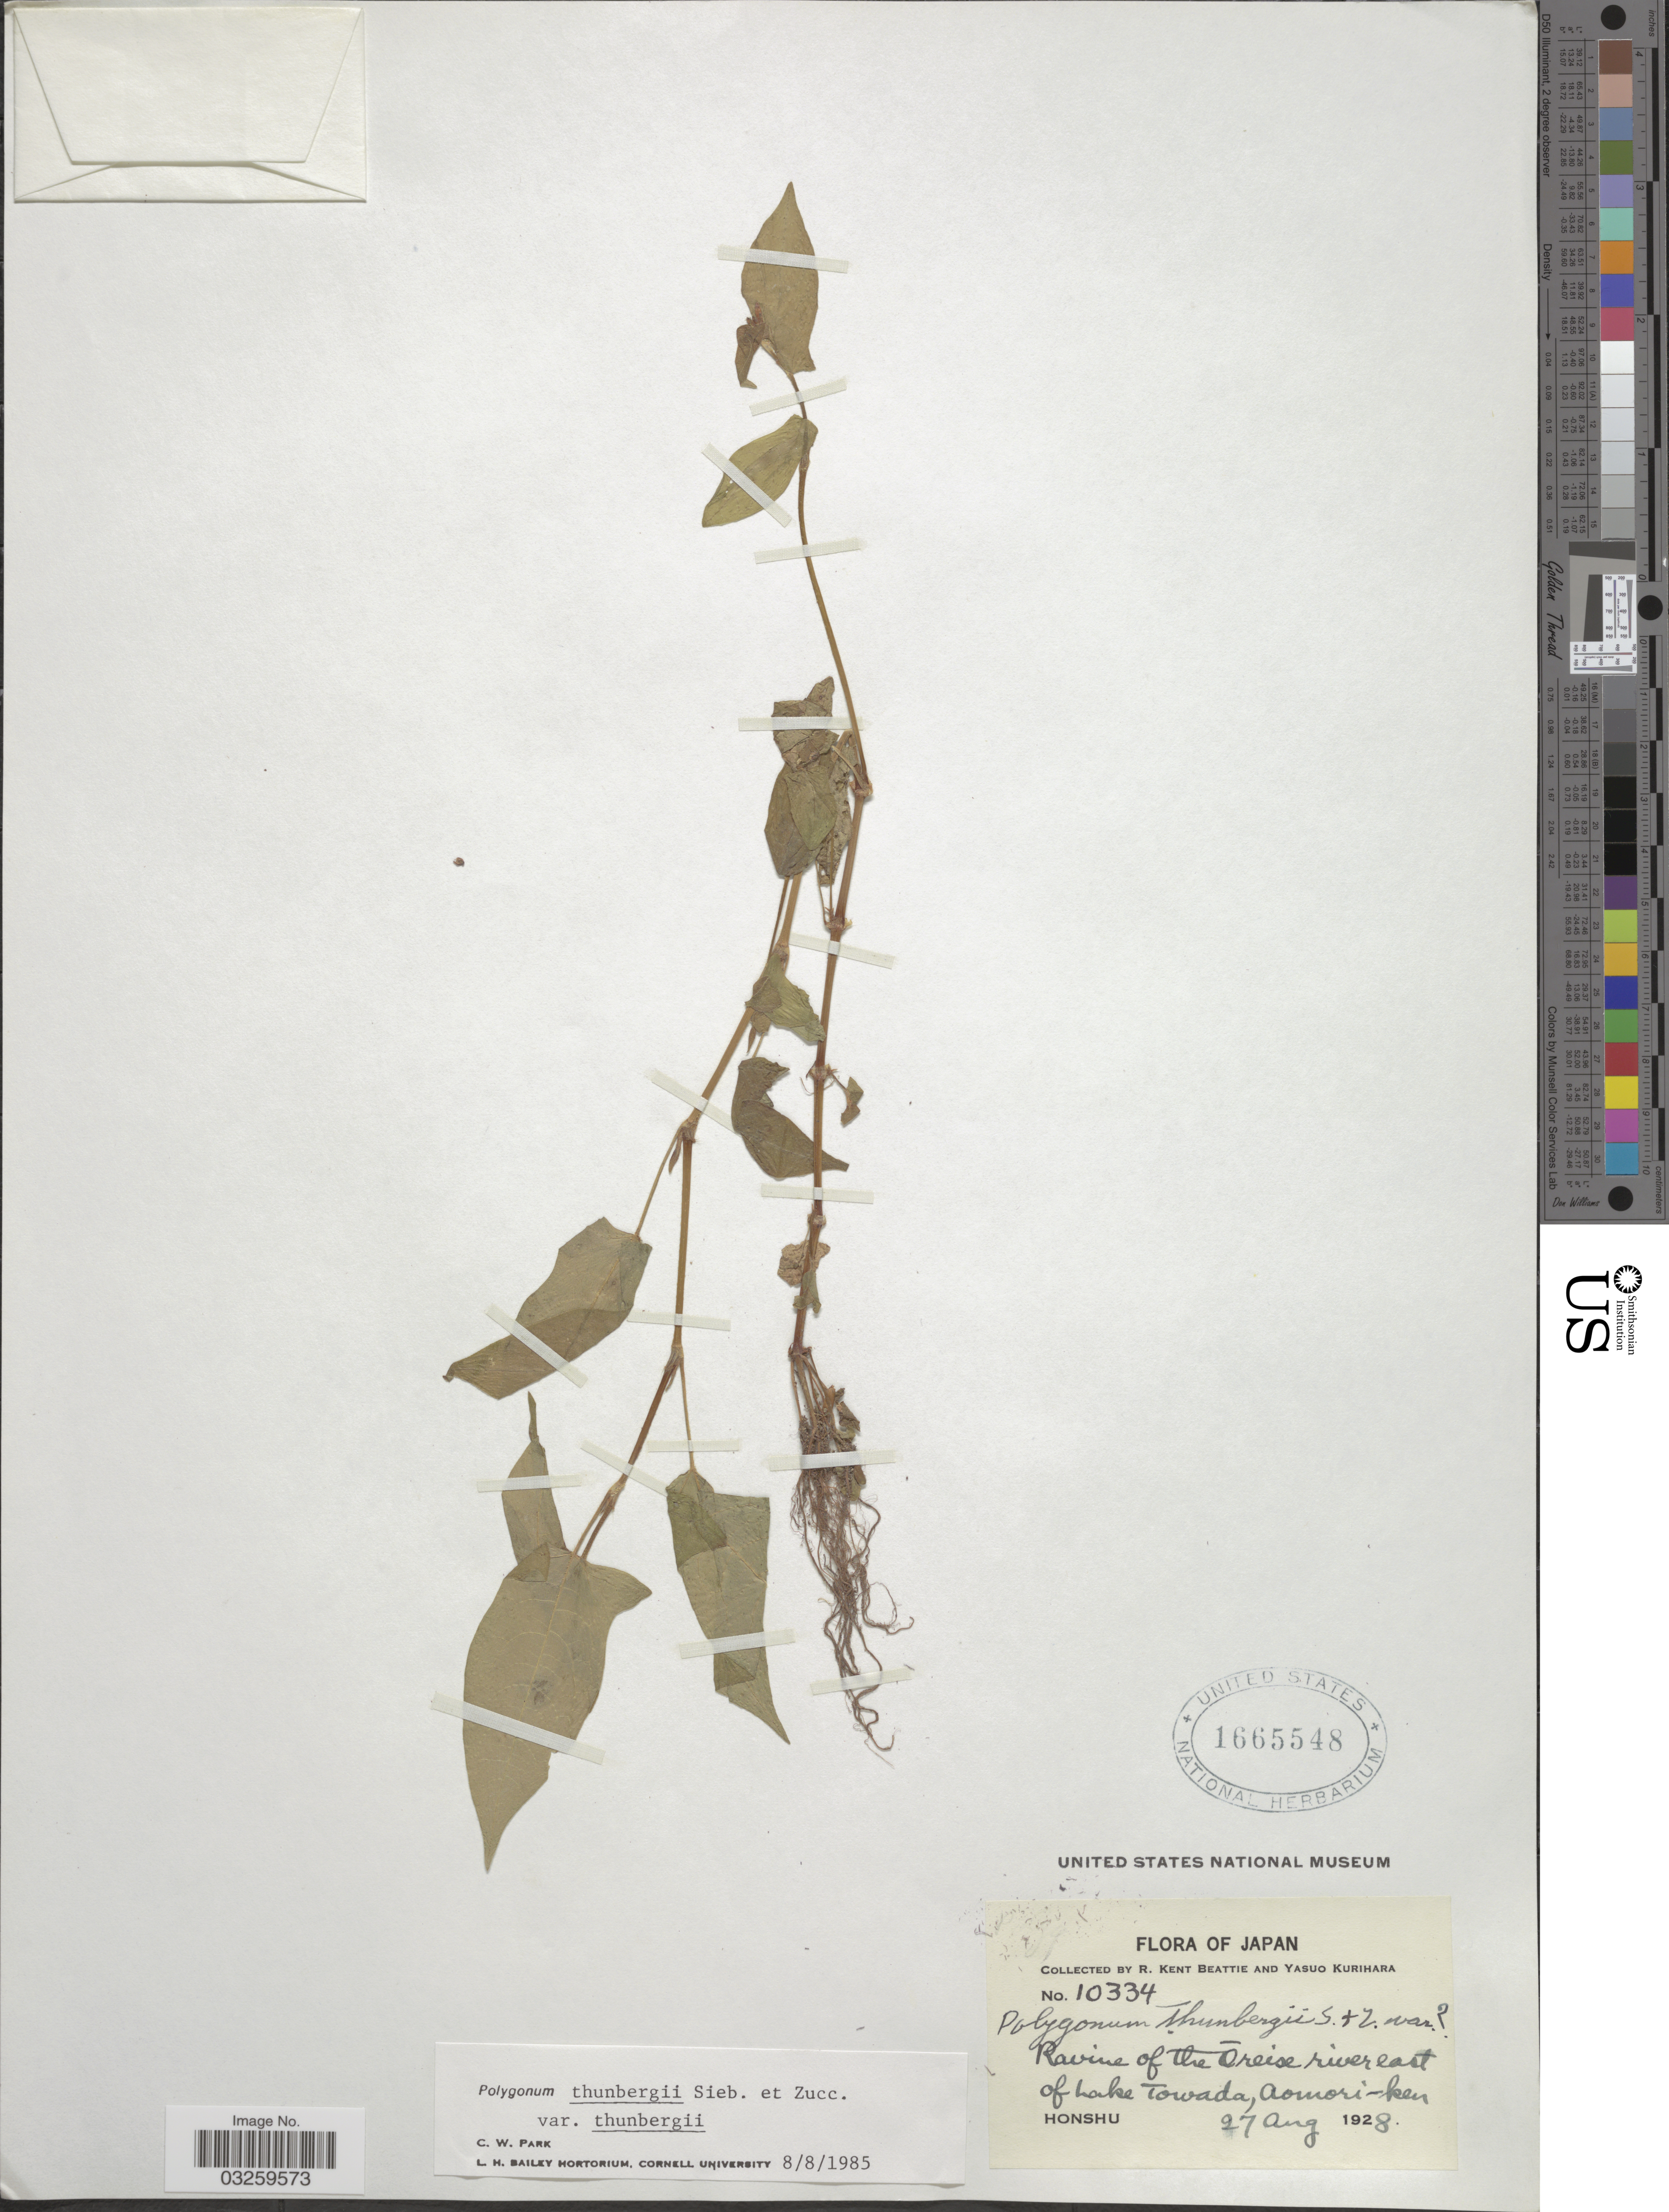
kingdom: Plantae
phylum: Tracheophyta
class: Magnoliopsida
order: Caryophyllales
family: Polygonaceae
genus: Polygonum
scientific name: Polygonum thunbergii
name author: Siebold & Zucc.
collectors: R. K. Beattie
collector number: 10334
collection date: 1928-08-27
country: Japan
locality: Ravine of the Oreise river east of Lake Towada, Aomori-ken, Honshu.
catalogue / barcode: US 1665548